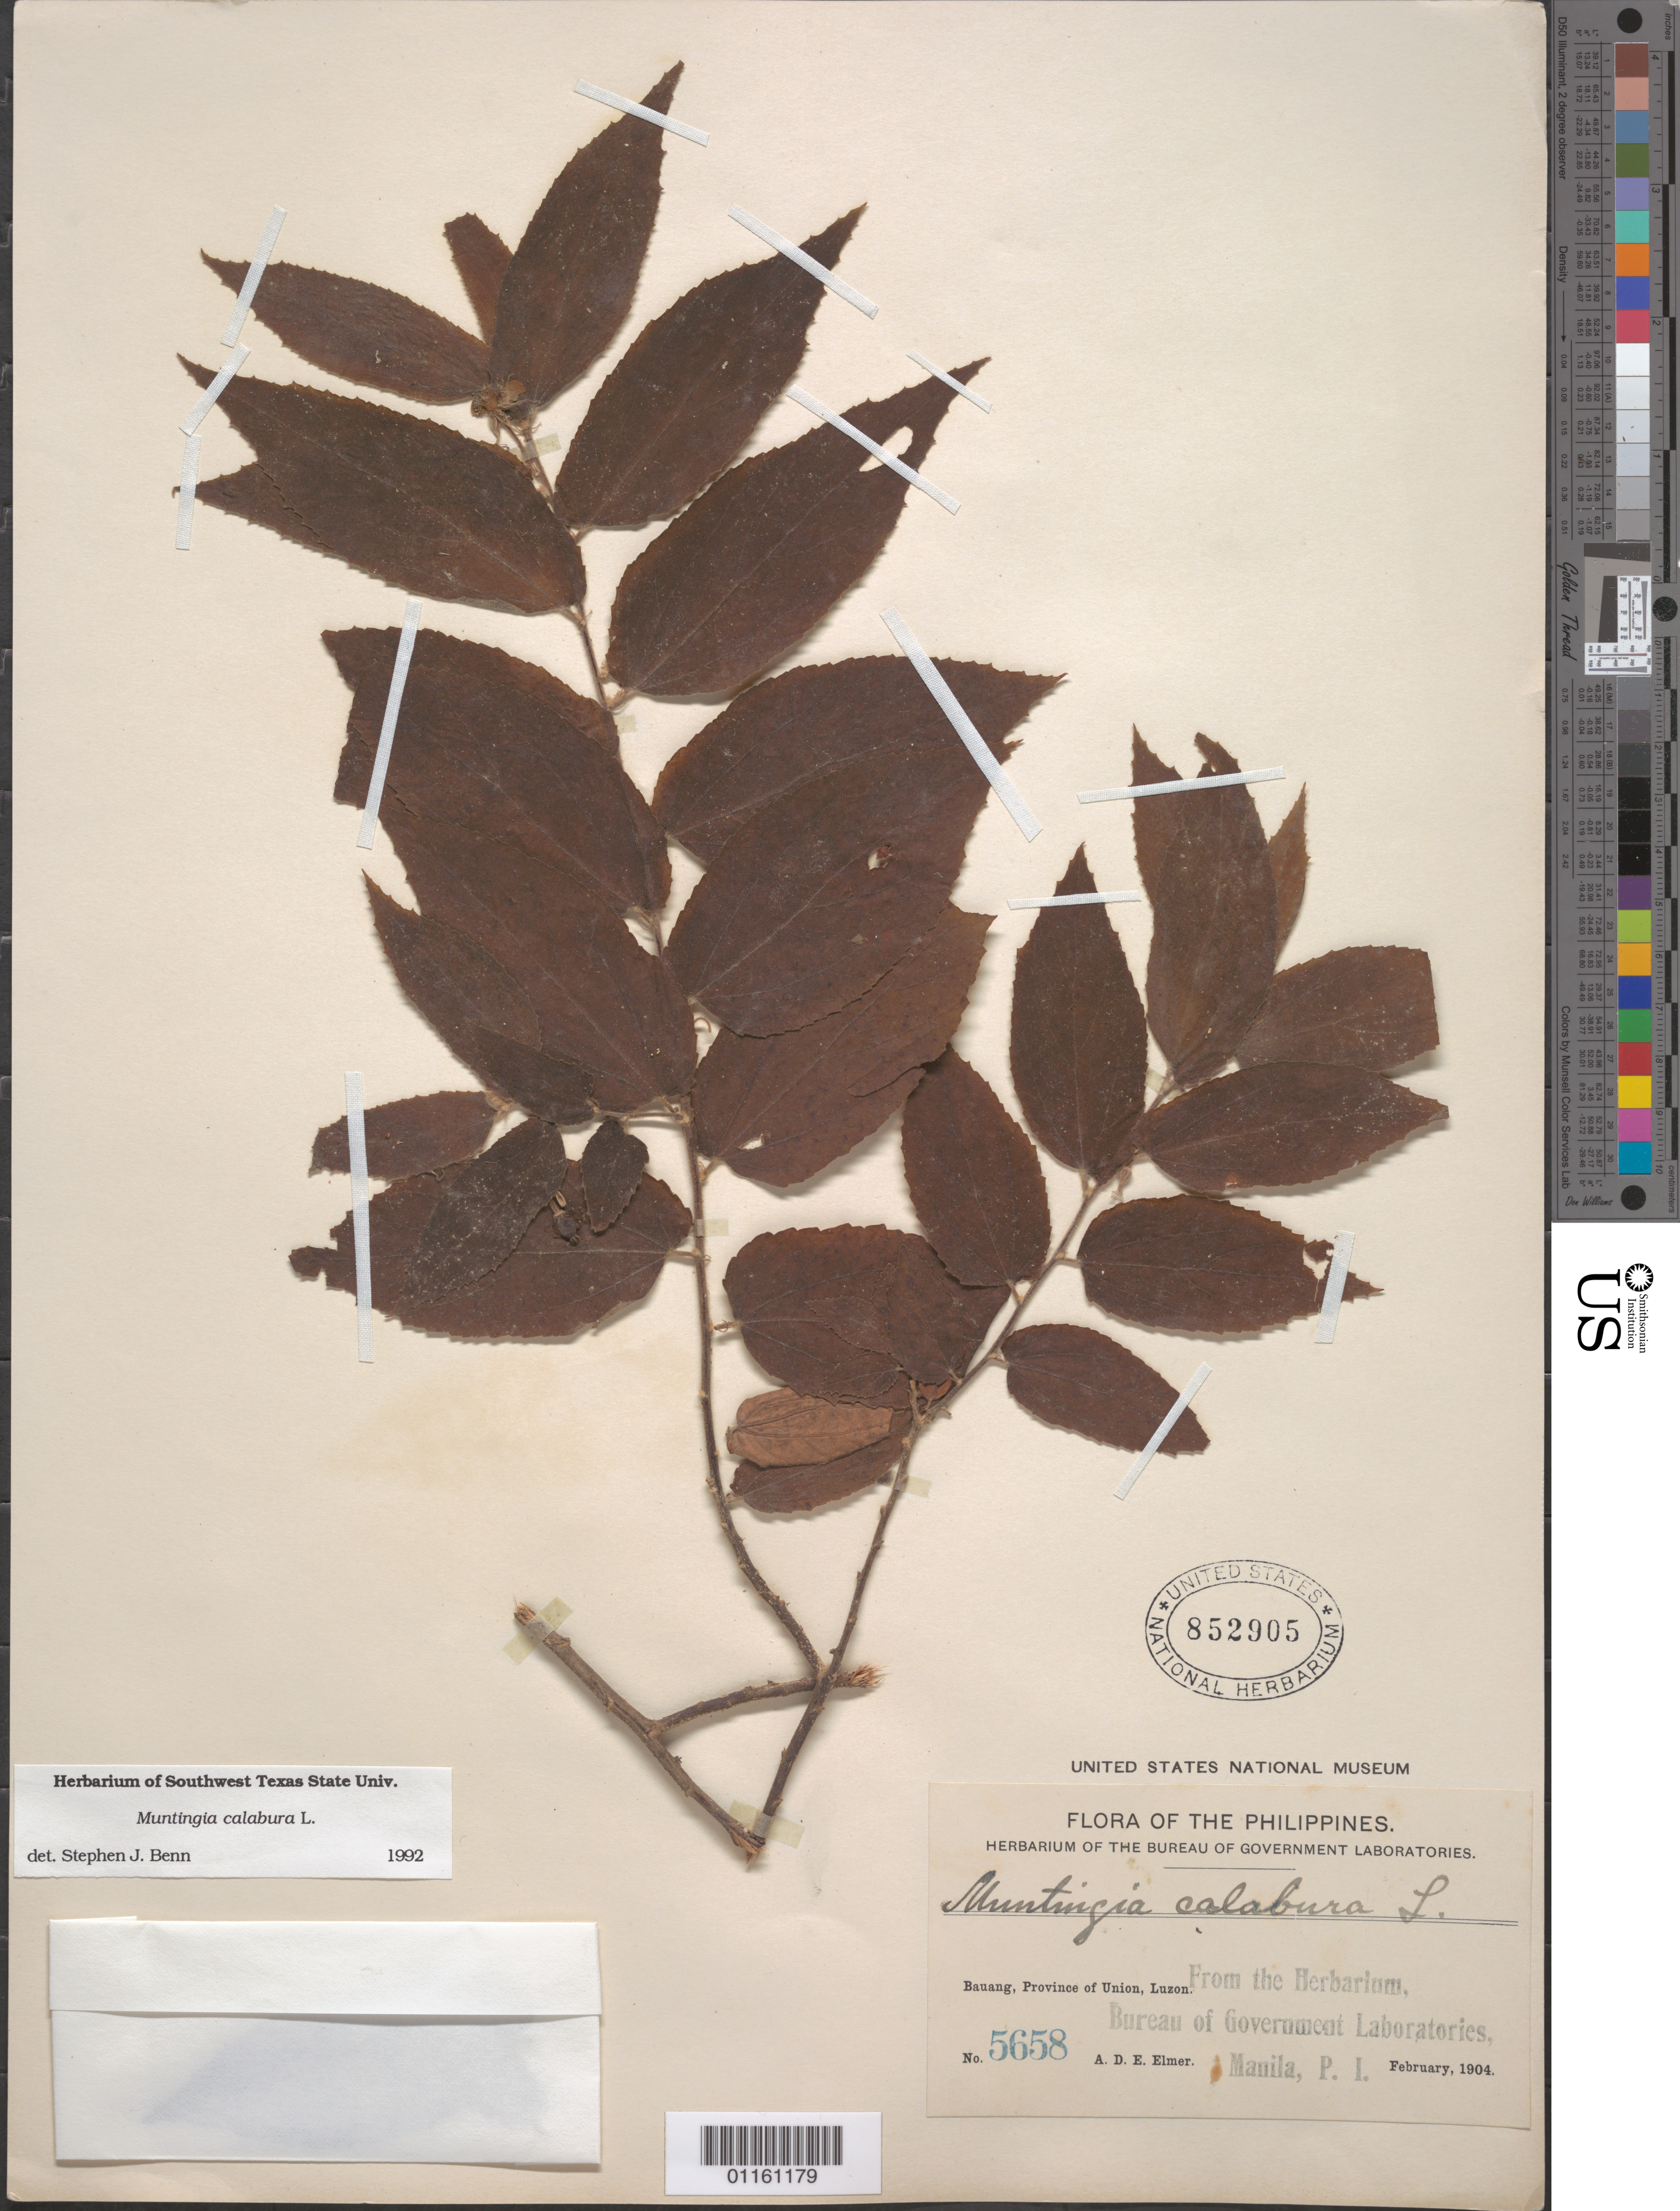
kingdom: Plantae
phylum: Tracheophyta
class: Magnoliopsida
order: Malvales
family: Muntingiaceae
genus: Muntingia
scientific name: Muntingia calabura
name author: L.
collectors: A. D. E. Elmer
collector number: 5658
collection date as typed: Feb 1904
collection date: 1904-02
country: Philippines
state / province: Ilocos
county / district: La Union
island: Luzon Island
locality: Bauang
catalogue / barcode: US 852905